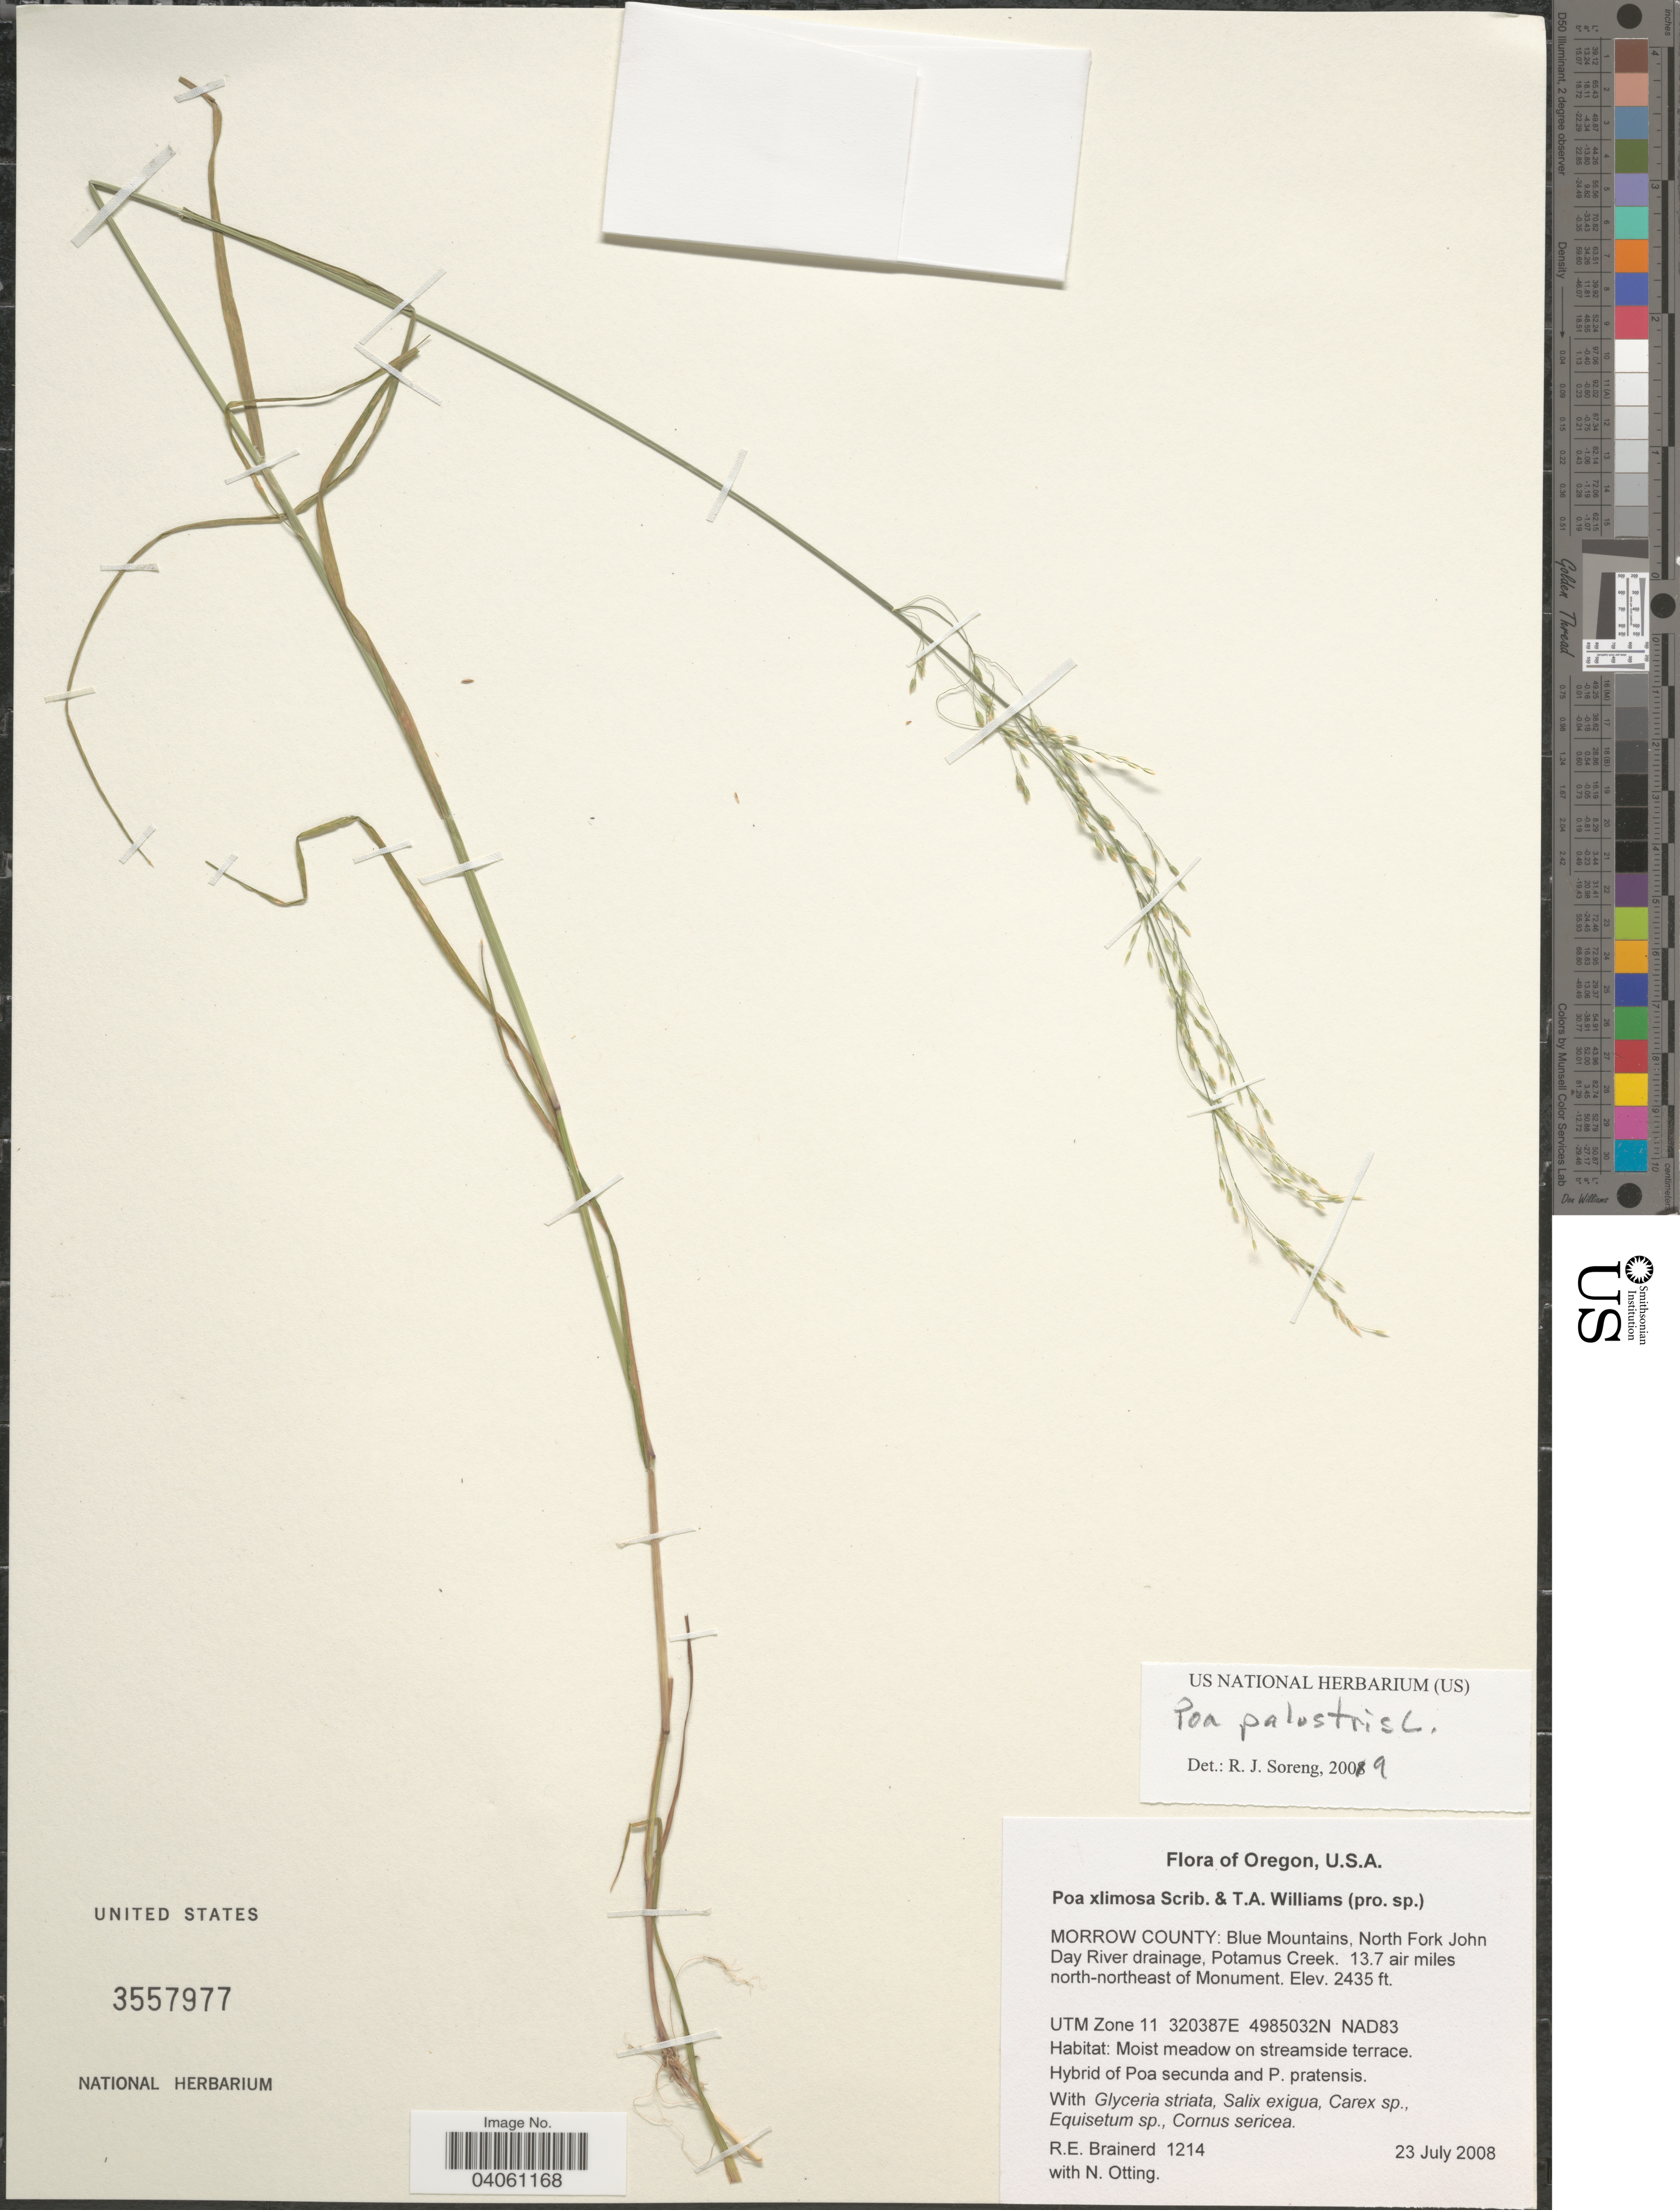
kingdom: Plantae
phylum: Tracheophyta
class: Liliopsida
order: Poales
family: Poaceae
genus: Poa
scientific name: Poa palustris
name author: L.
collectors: R. Brainerd & N. Otting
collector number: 1214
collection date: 2008-07-23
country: United States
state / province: Oregon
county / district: Morrow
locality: Morrow County: Blue Mountains, North Fork John Day River drainage, Potamus Creek, 13.7 air miles north-northeast of Monument. UTM Zone 11. NAD 83.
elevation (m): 742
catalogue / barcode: US 3557977